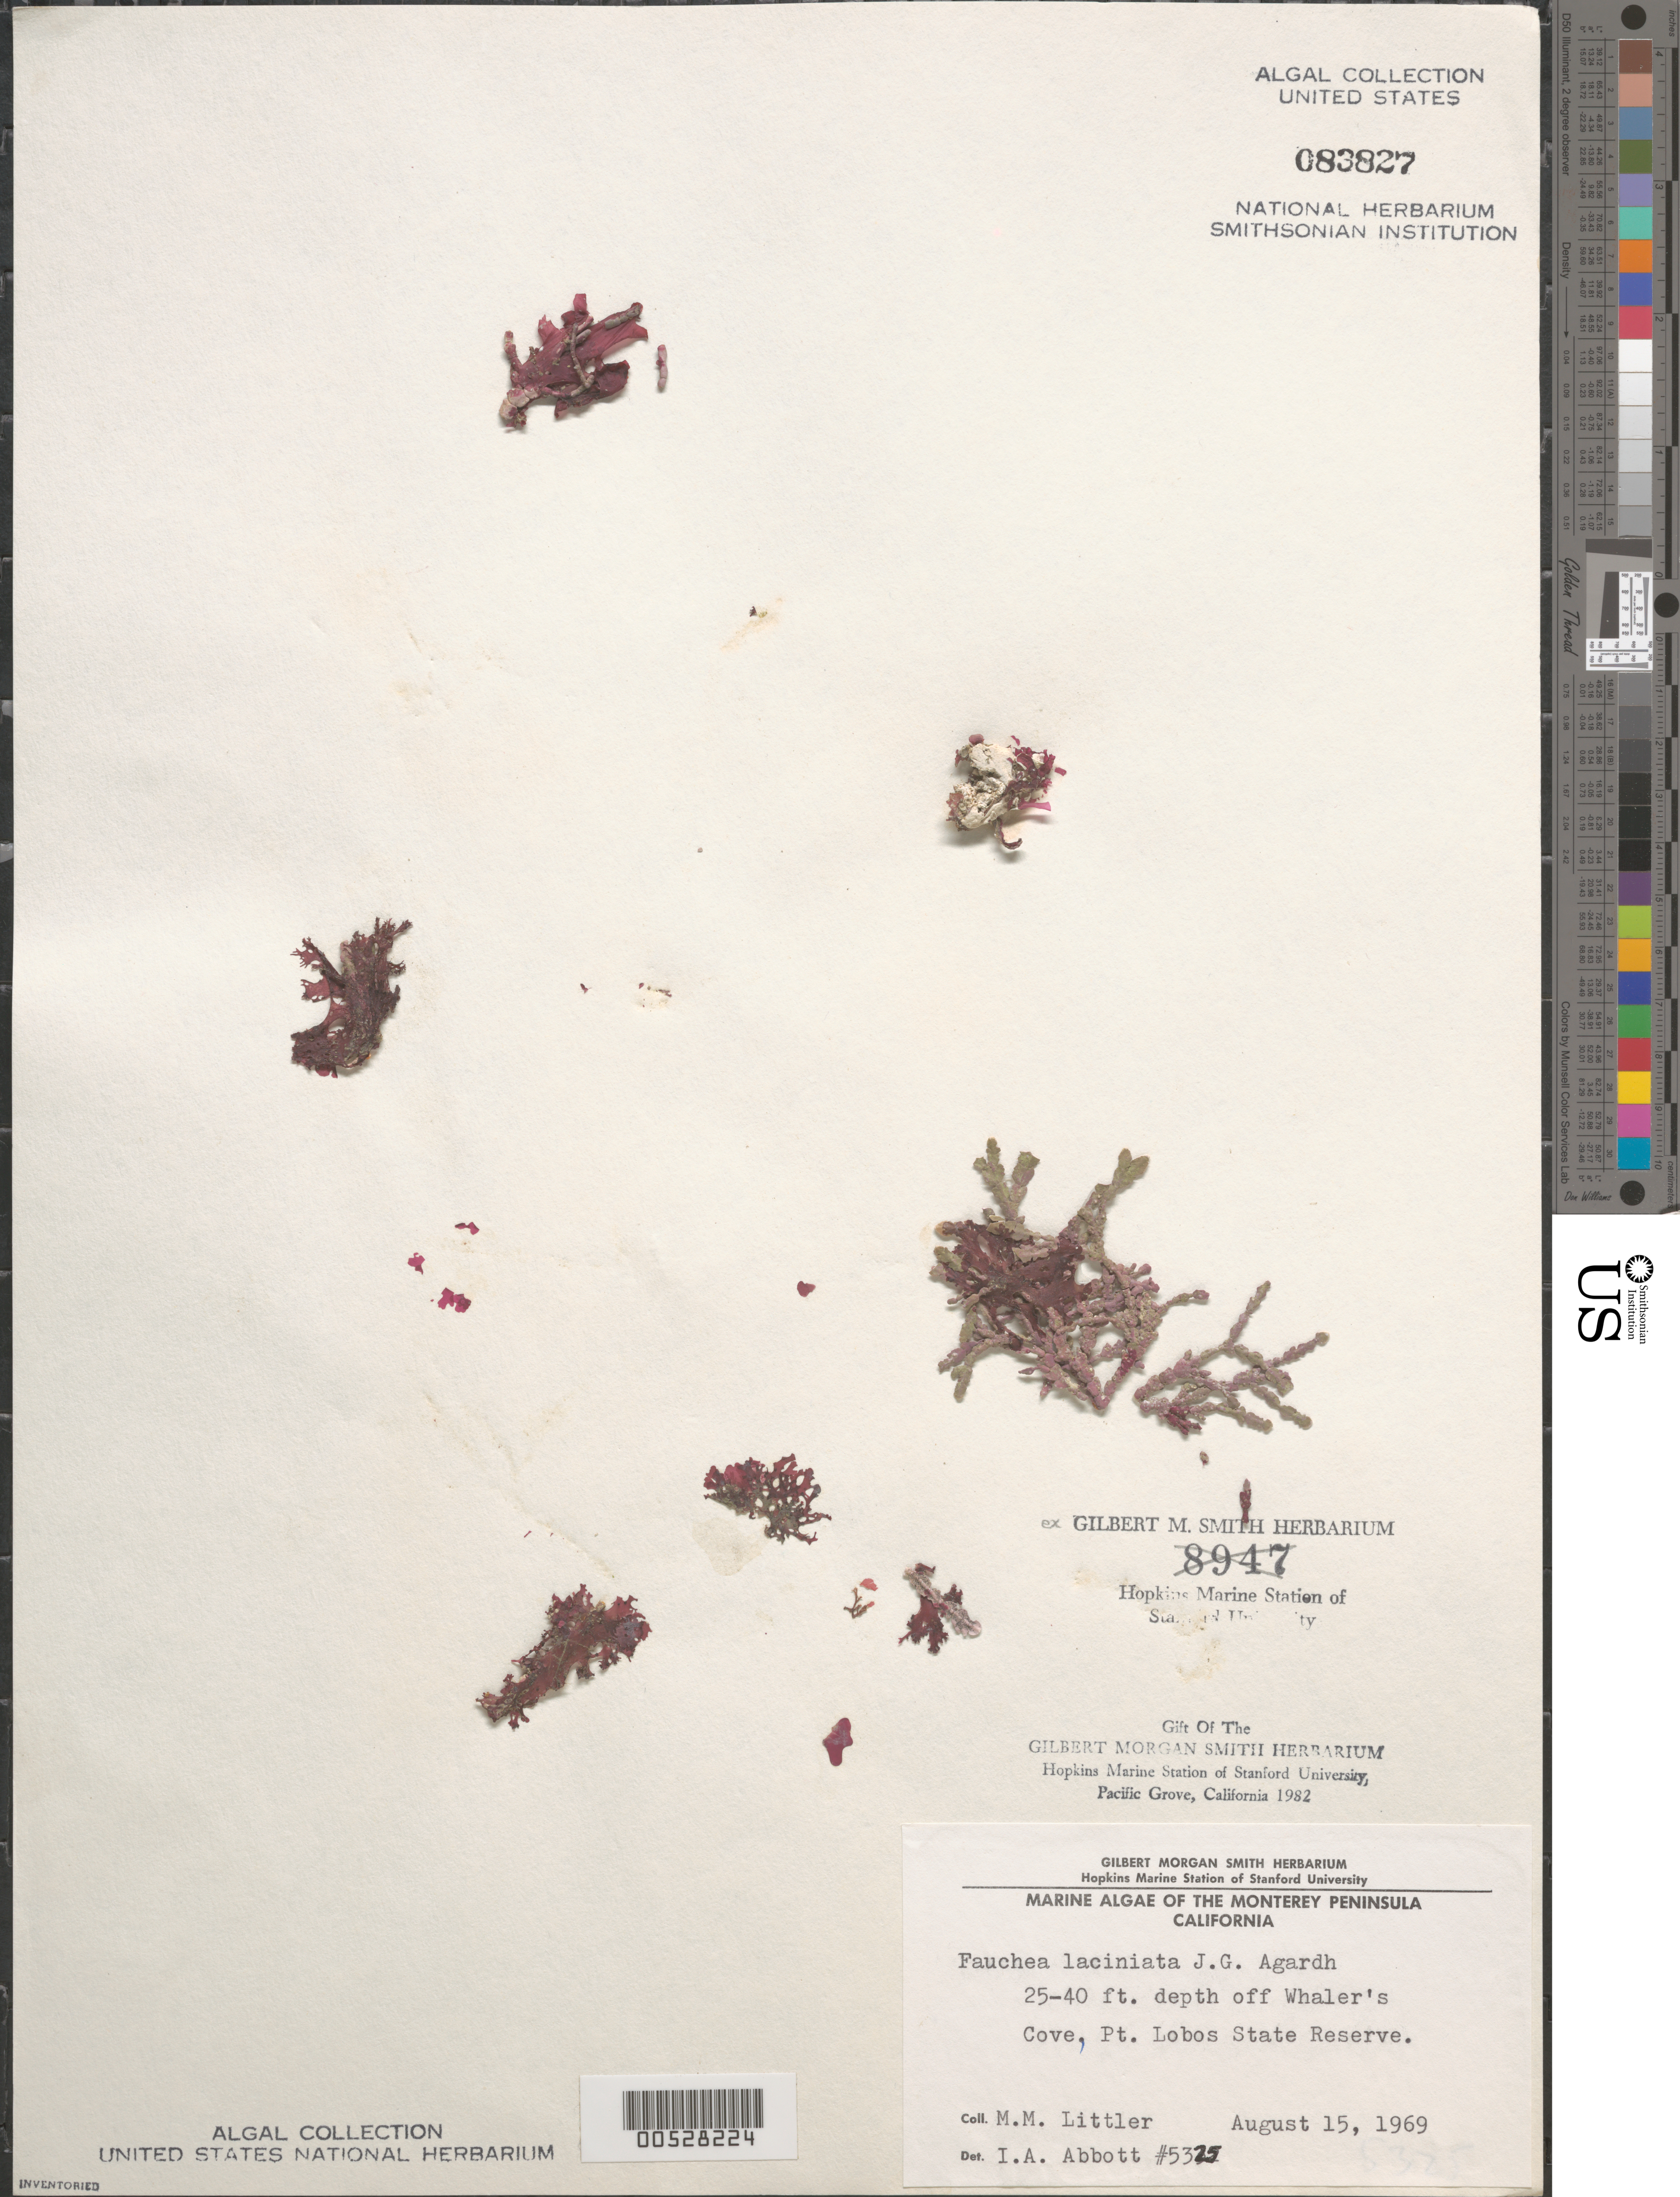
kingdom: Plantae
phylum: Rhodophyta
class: Florideophyceae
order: Rhodymeniales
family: Faucheaceae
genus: Gloiocladia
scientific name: Gloiocladia laciniata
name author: (J. Agardh) Rodríguez-Prieto & N. Sánchez in Rodríguez-Prieto et al.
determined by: Algae name updating Project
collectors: M. M. Littler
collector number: IAA 5325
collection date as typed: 15 Aug 1969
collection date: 1969-08-15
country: United States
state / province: California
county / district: Monterey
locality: Point Lobos State Reserve, off Whaler's Cove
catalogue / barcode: US 83827